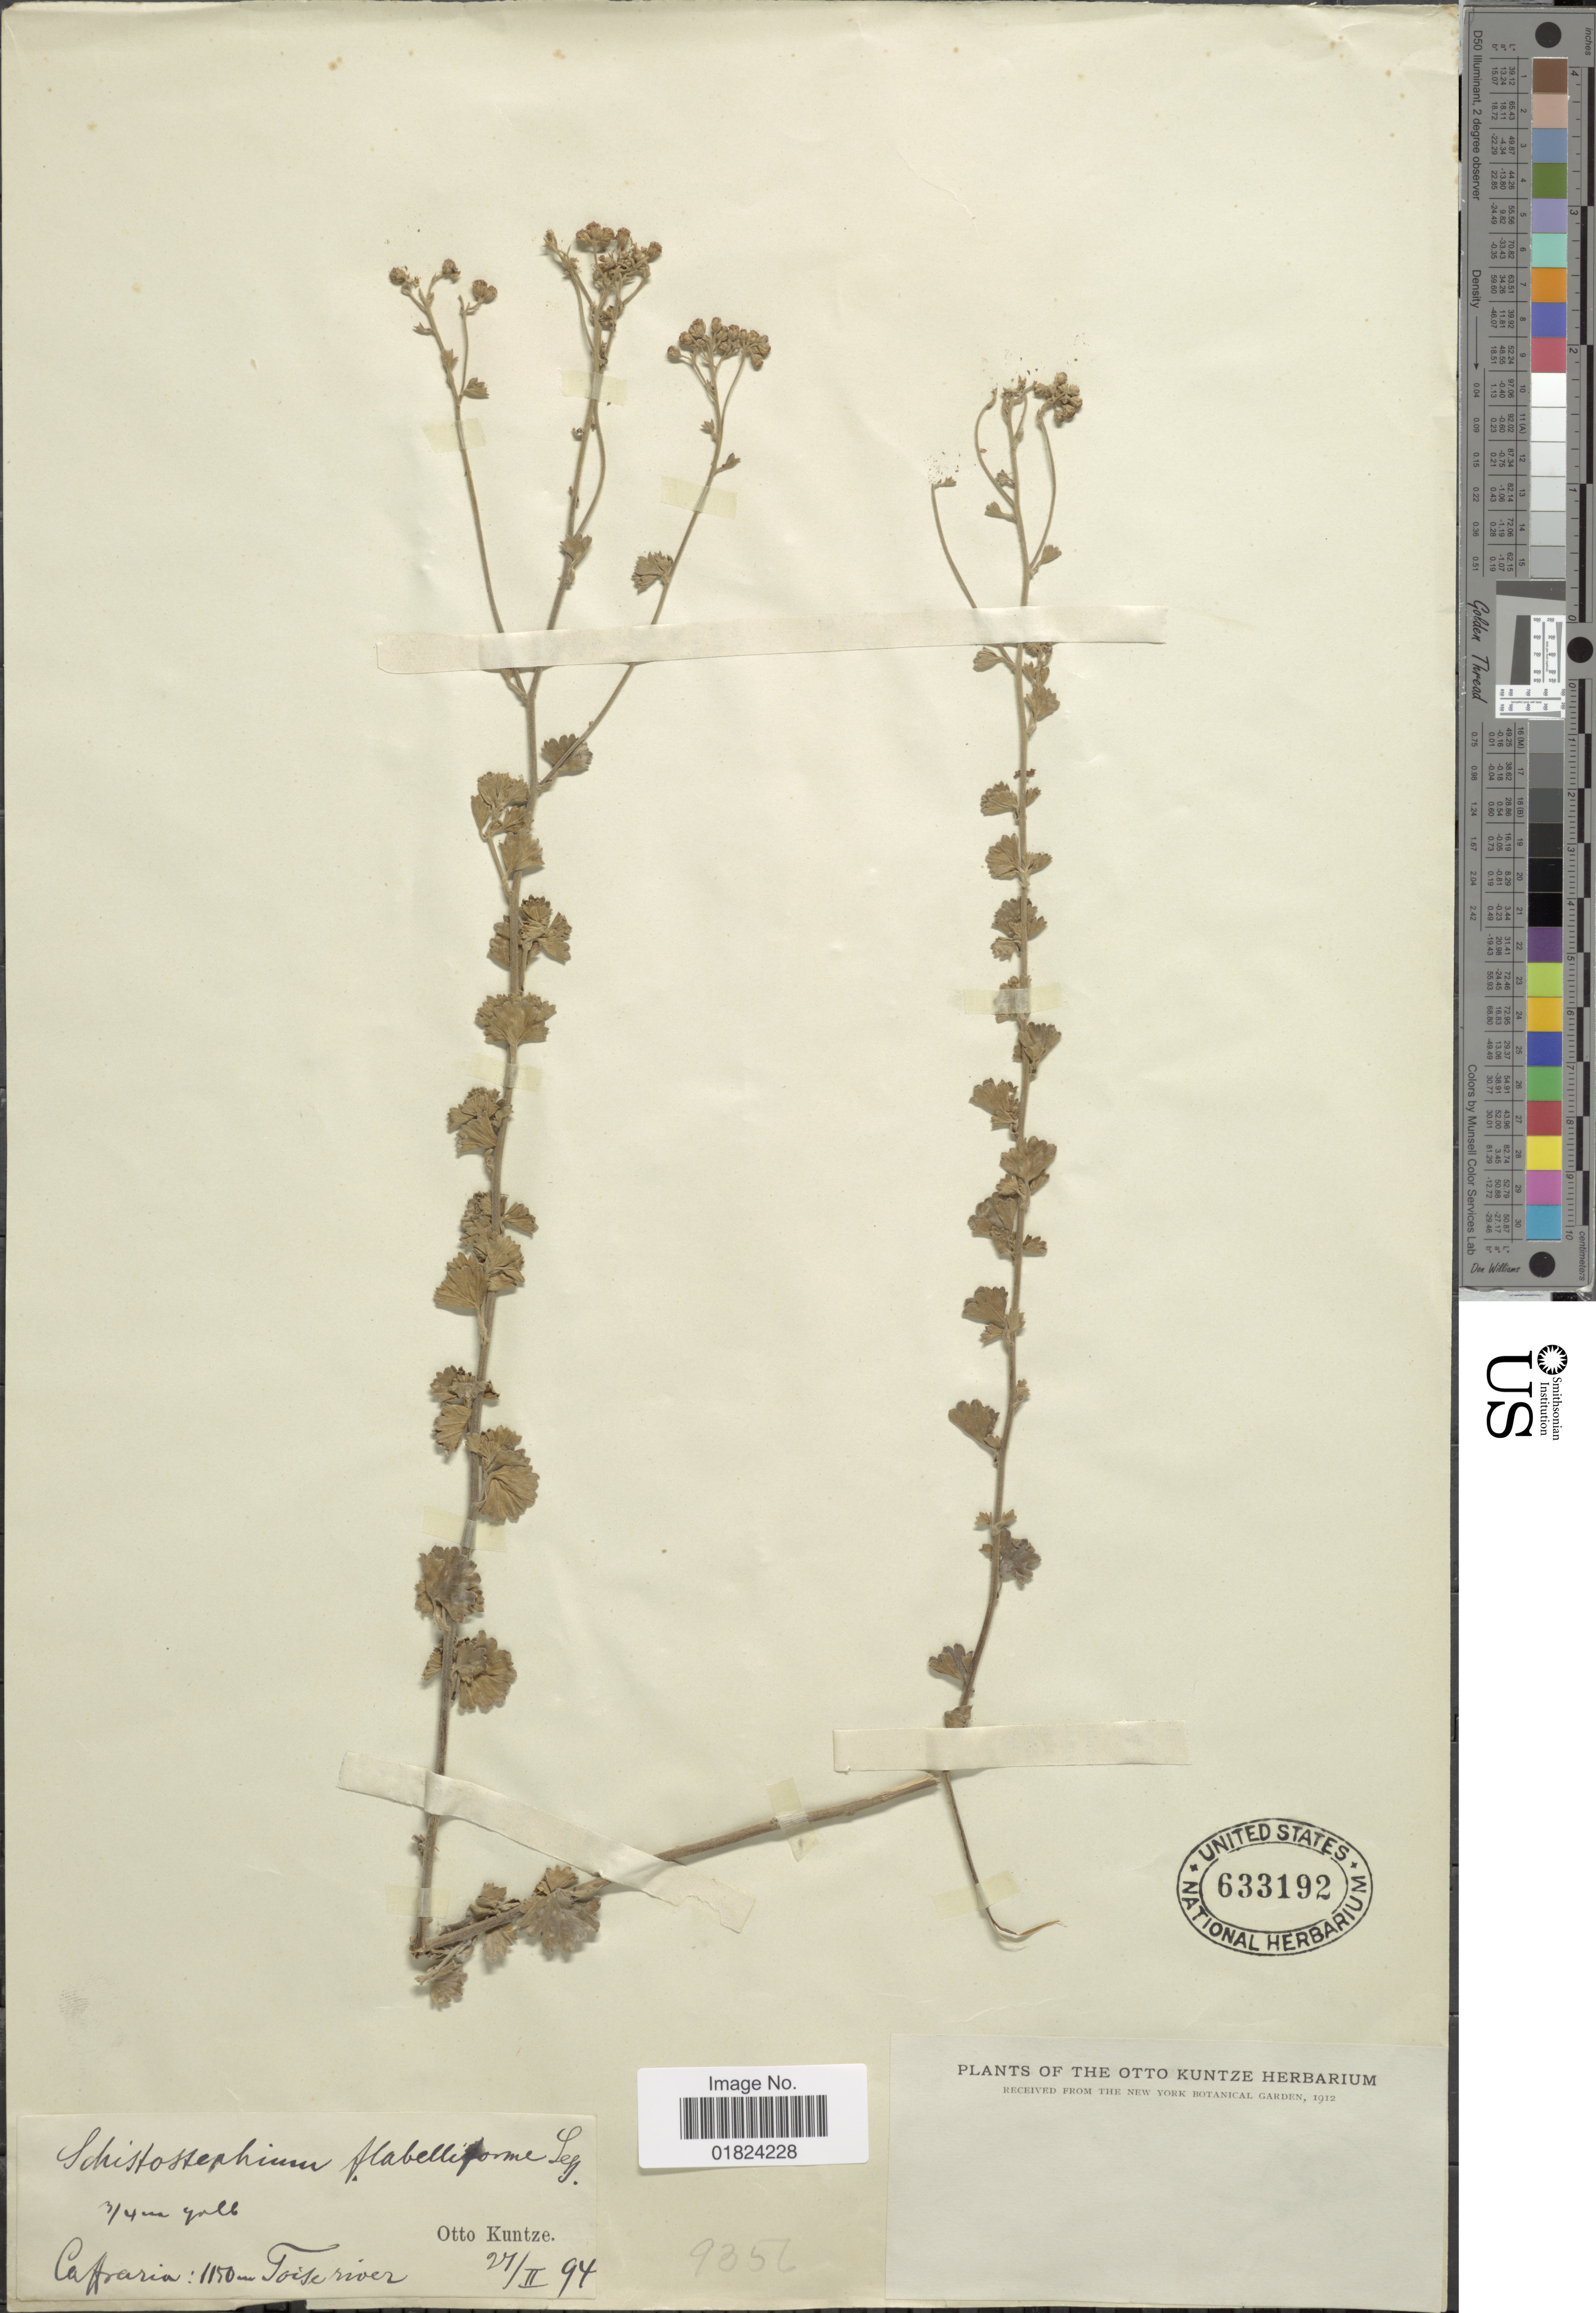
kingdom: Plantae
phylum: Tracheophyta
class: Magnoliopsida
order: Asterales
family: Asteraceae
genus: Schistostephium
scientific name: Schistostephium flabelliforme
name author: Less.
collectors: C.E.O. Kuntze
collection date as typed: Transcribed d/m/y: 21/2/94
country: South Africa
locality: Cattraria: Toise river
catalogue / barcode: US 633192